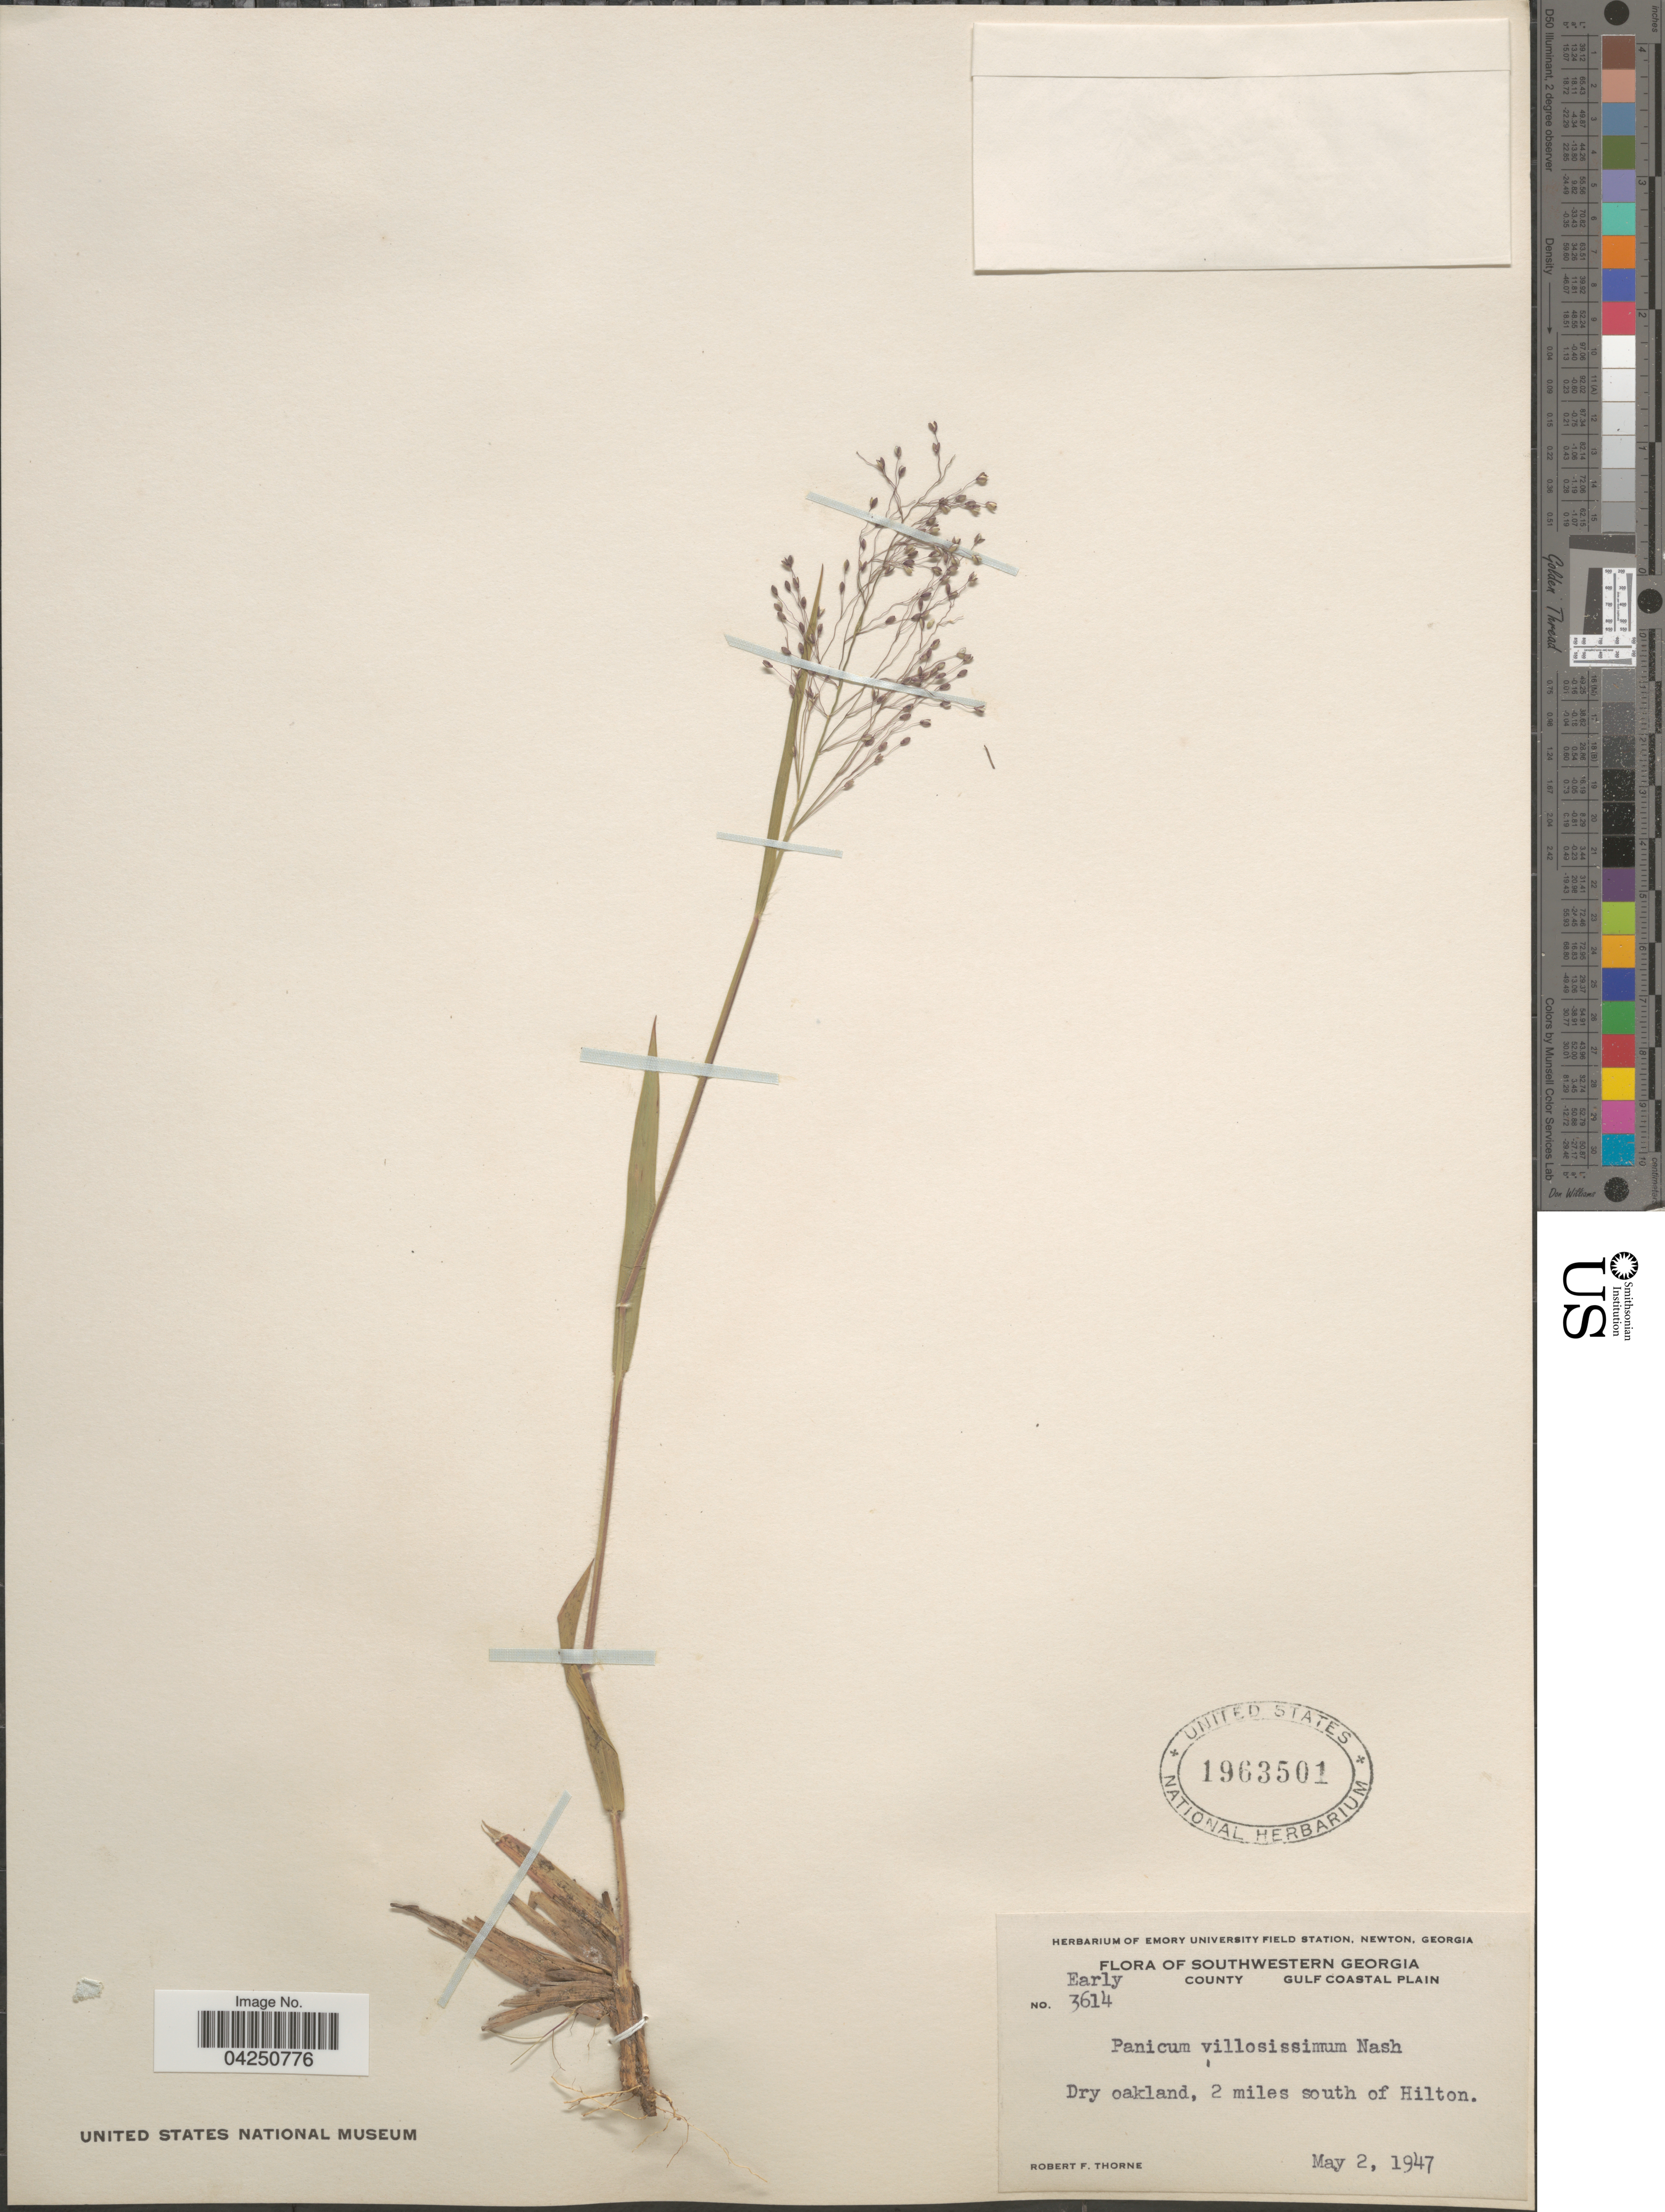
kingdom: Plantae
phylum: Tracheophyta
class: Liliopsida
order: Poales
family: Poaceae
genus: Dichanthelium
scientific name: Dichanthelium acuminatum var. acuminatum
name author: (Sw.) Gould & C.A. Clark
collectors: R. F. Thorne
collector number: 3614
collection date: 1947-05-02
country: United States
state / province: Georgia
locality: Southwestern Georgia. Early County. Gulf Coastal Plain. Dry oakland, 2 miles south of Hilton.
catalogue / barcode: US 1963501